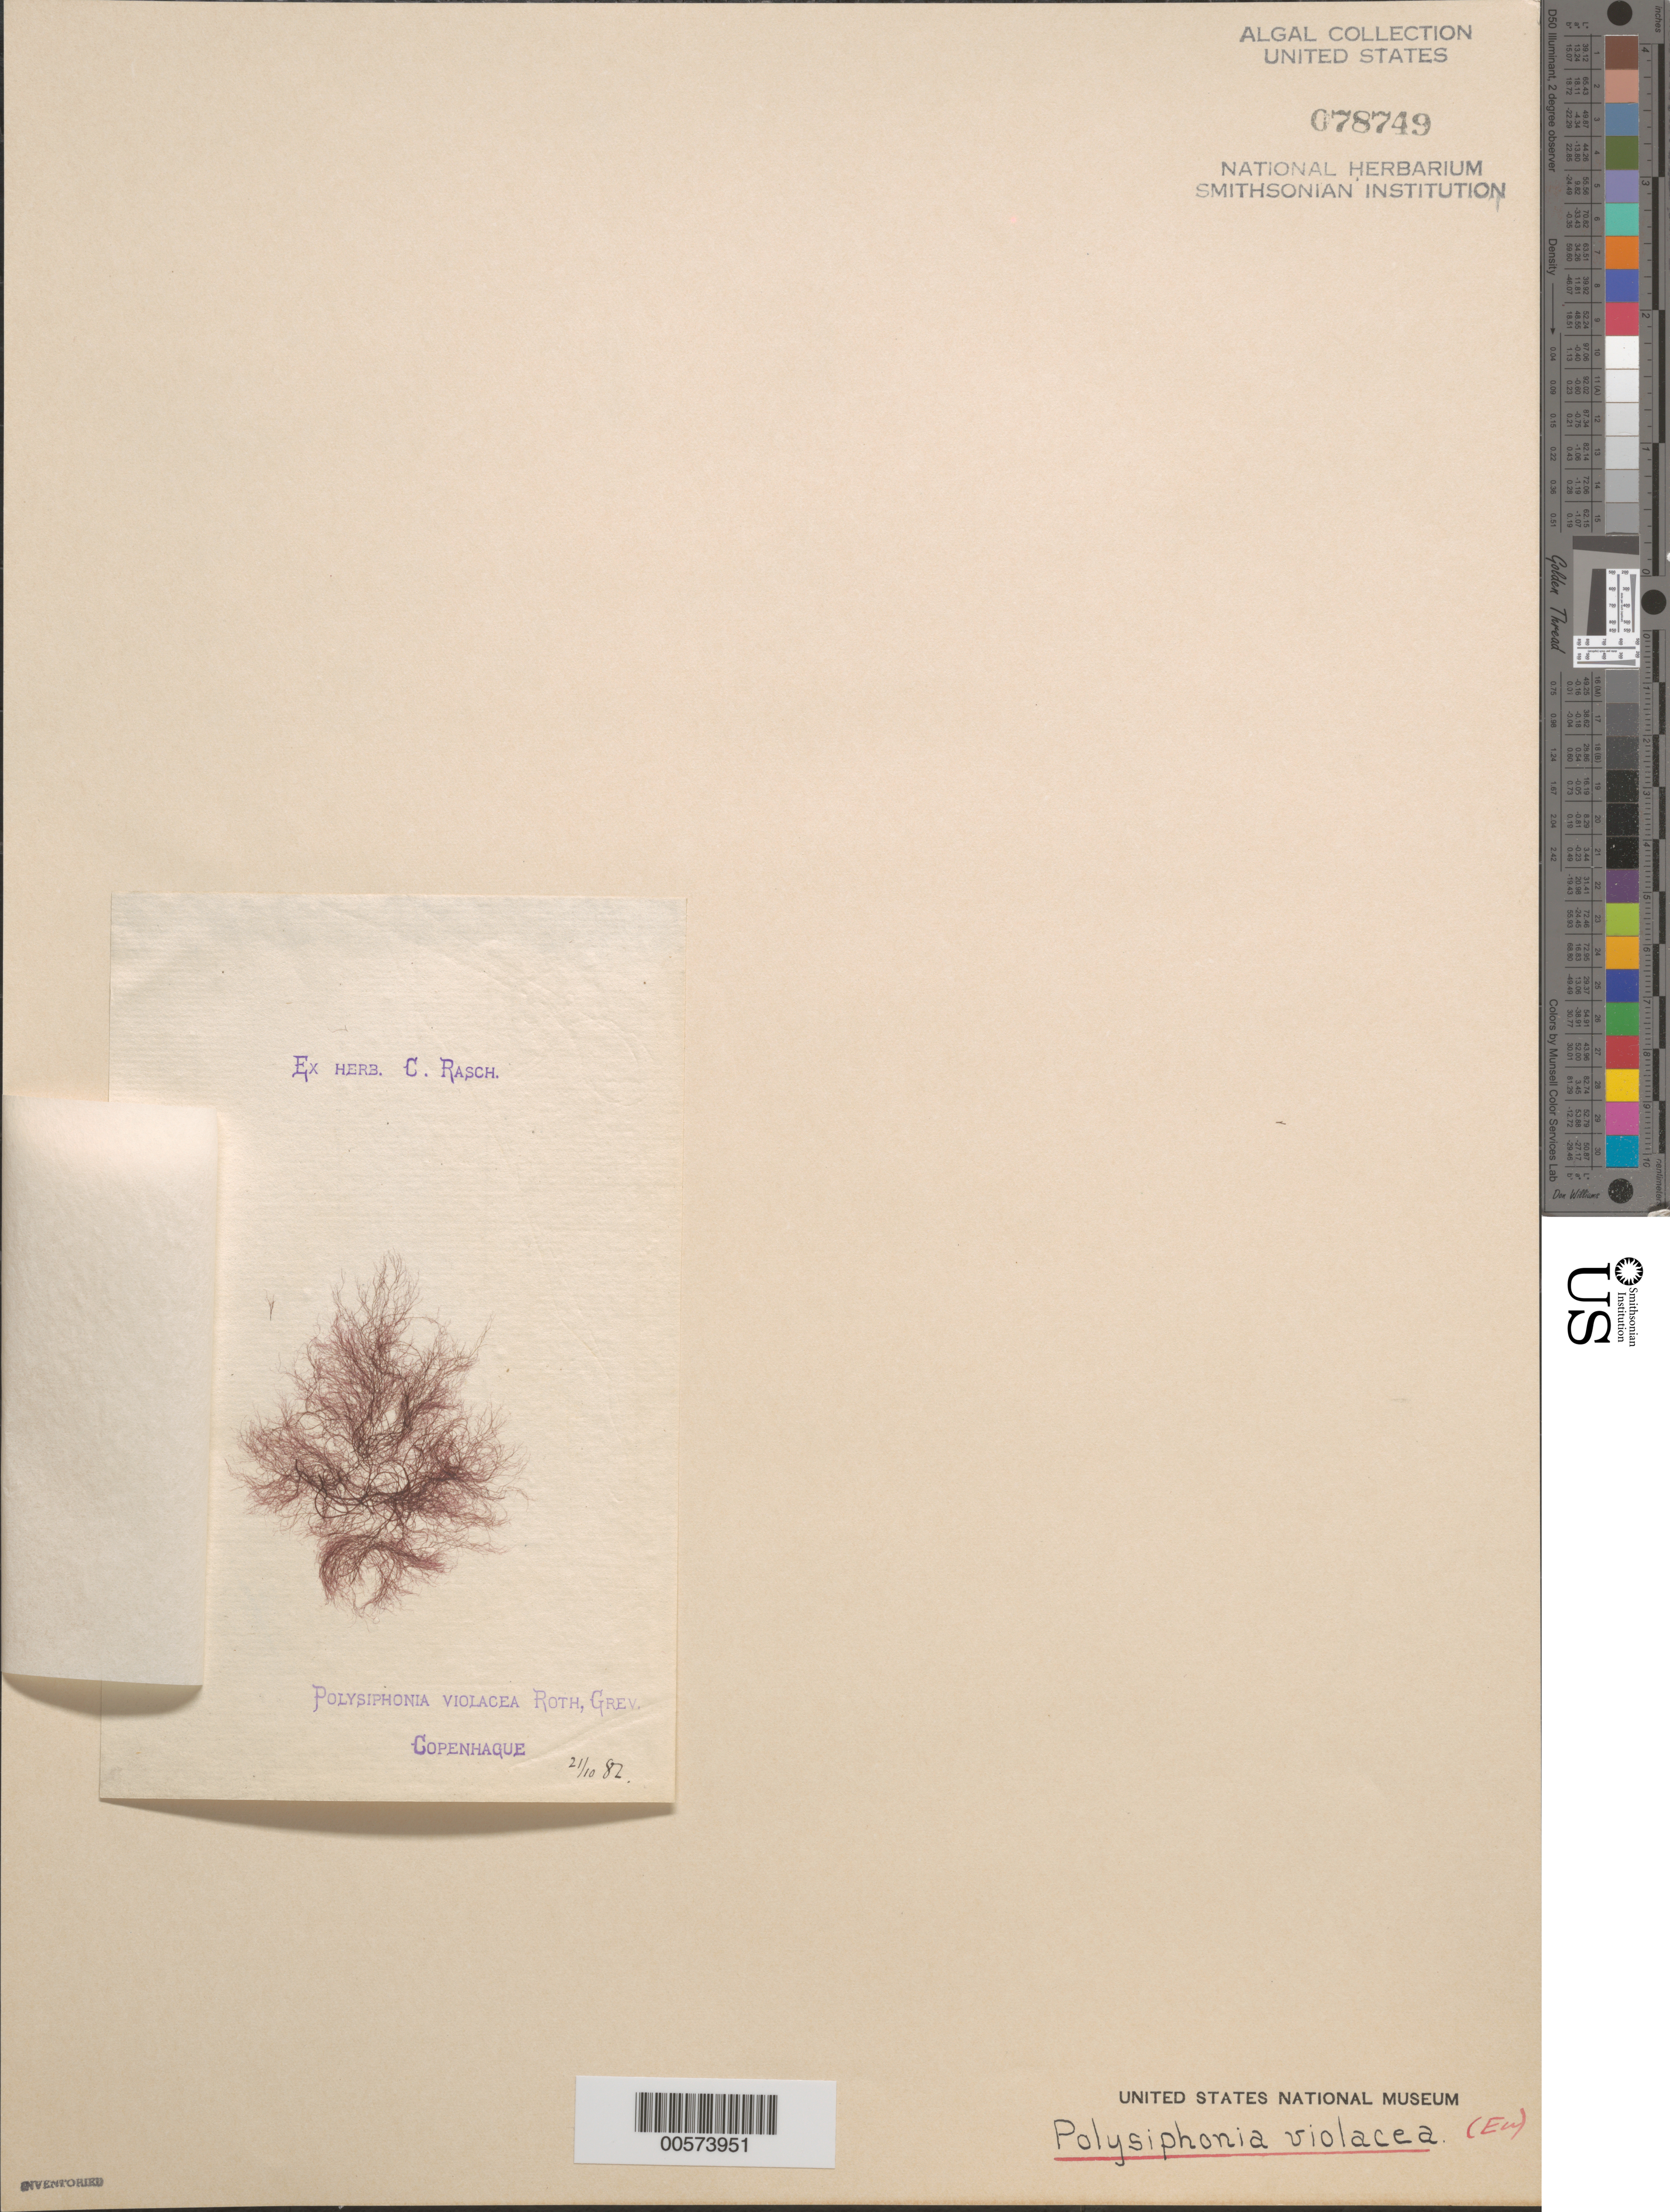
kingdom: Plantae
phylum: Rhodophyta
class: Florideophyceae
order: Ceramiales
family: Rhodomelaceae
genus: Vertebrata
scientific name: Vertebrata fucoides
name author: (Hudson) Kuntze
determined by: Algae name updating Project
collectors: C. Rasch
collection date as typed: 21 Oct 1882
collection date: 1882-10-21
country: Denmark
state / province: Hovedstaden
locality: Copenhagen (Copenhague)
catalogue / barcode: US 78749